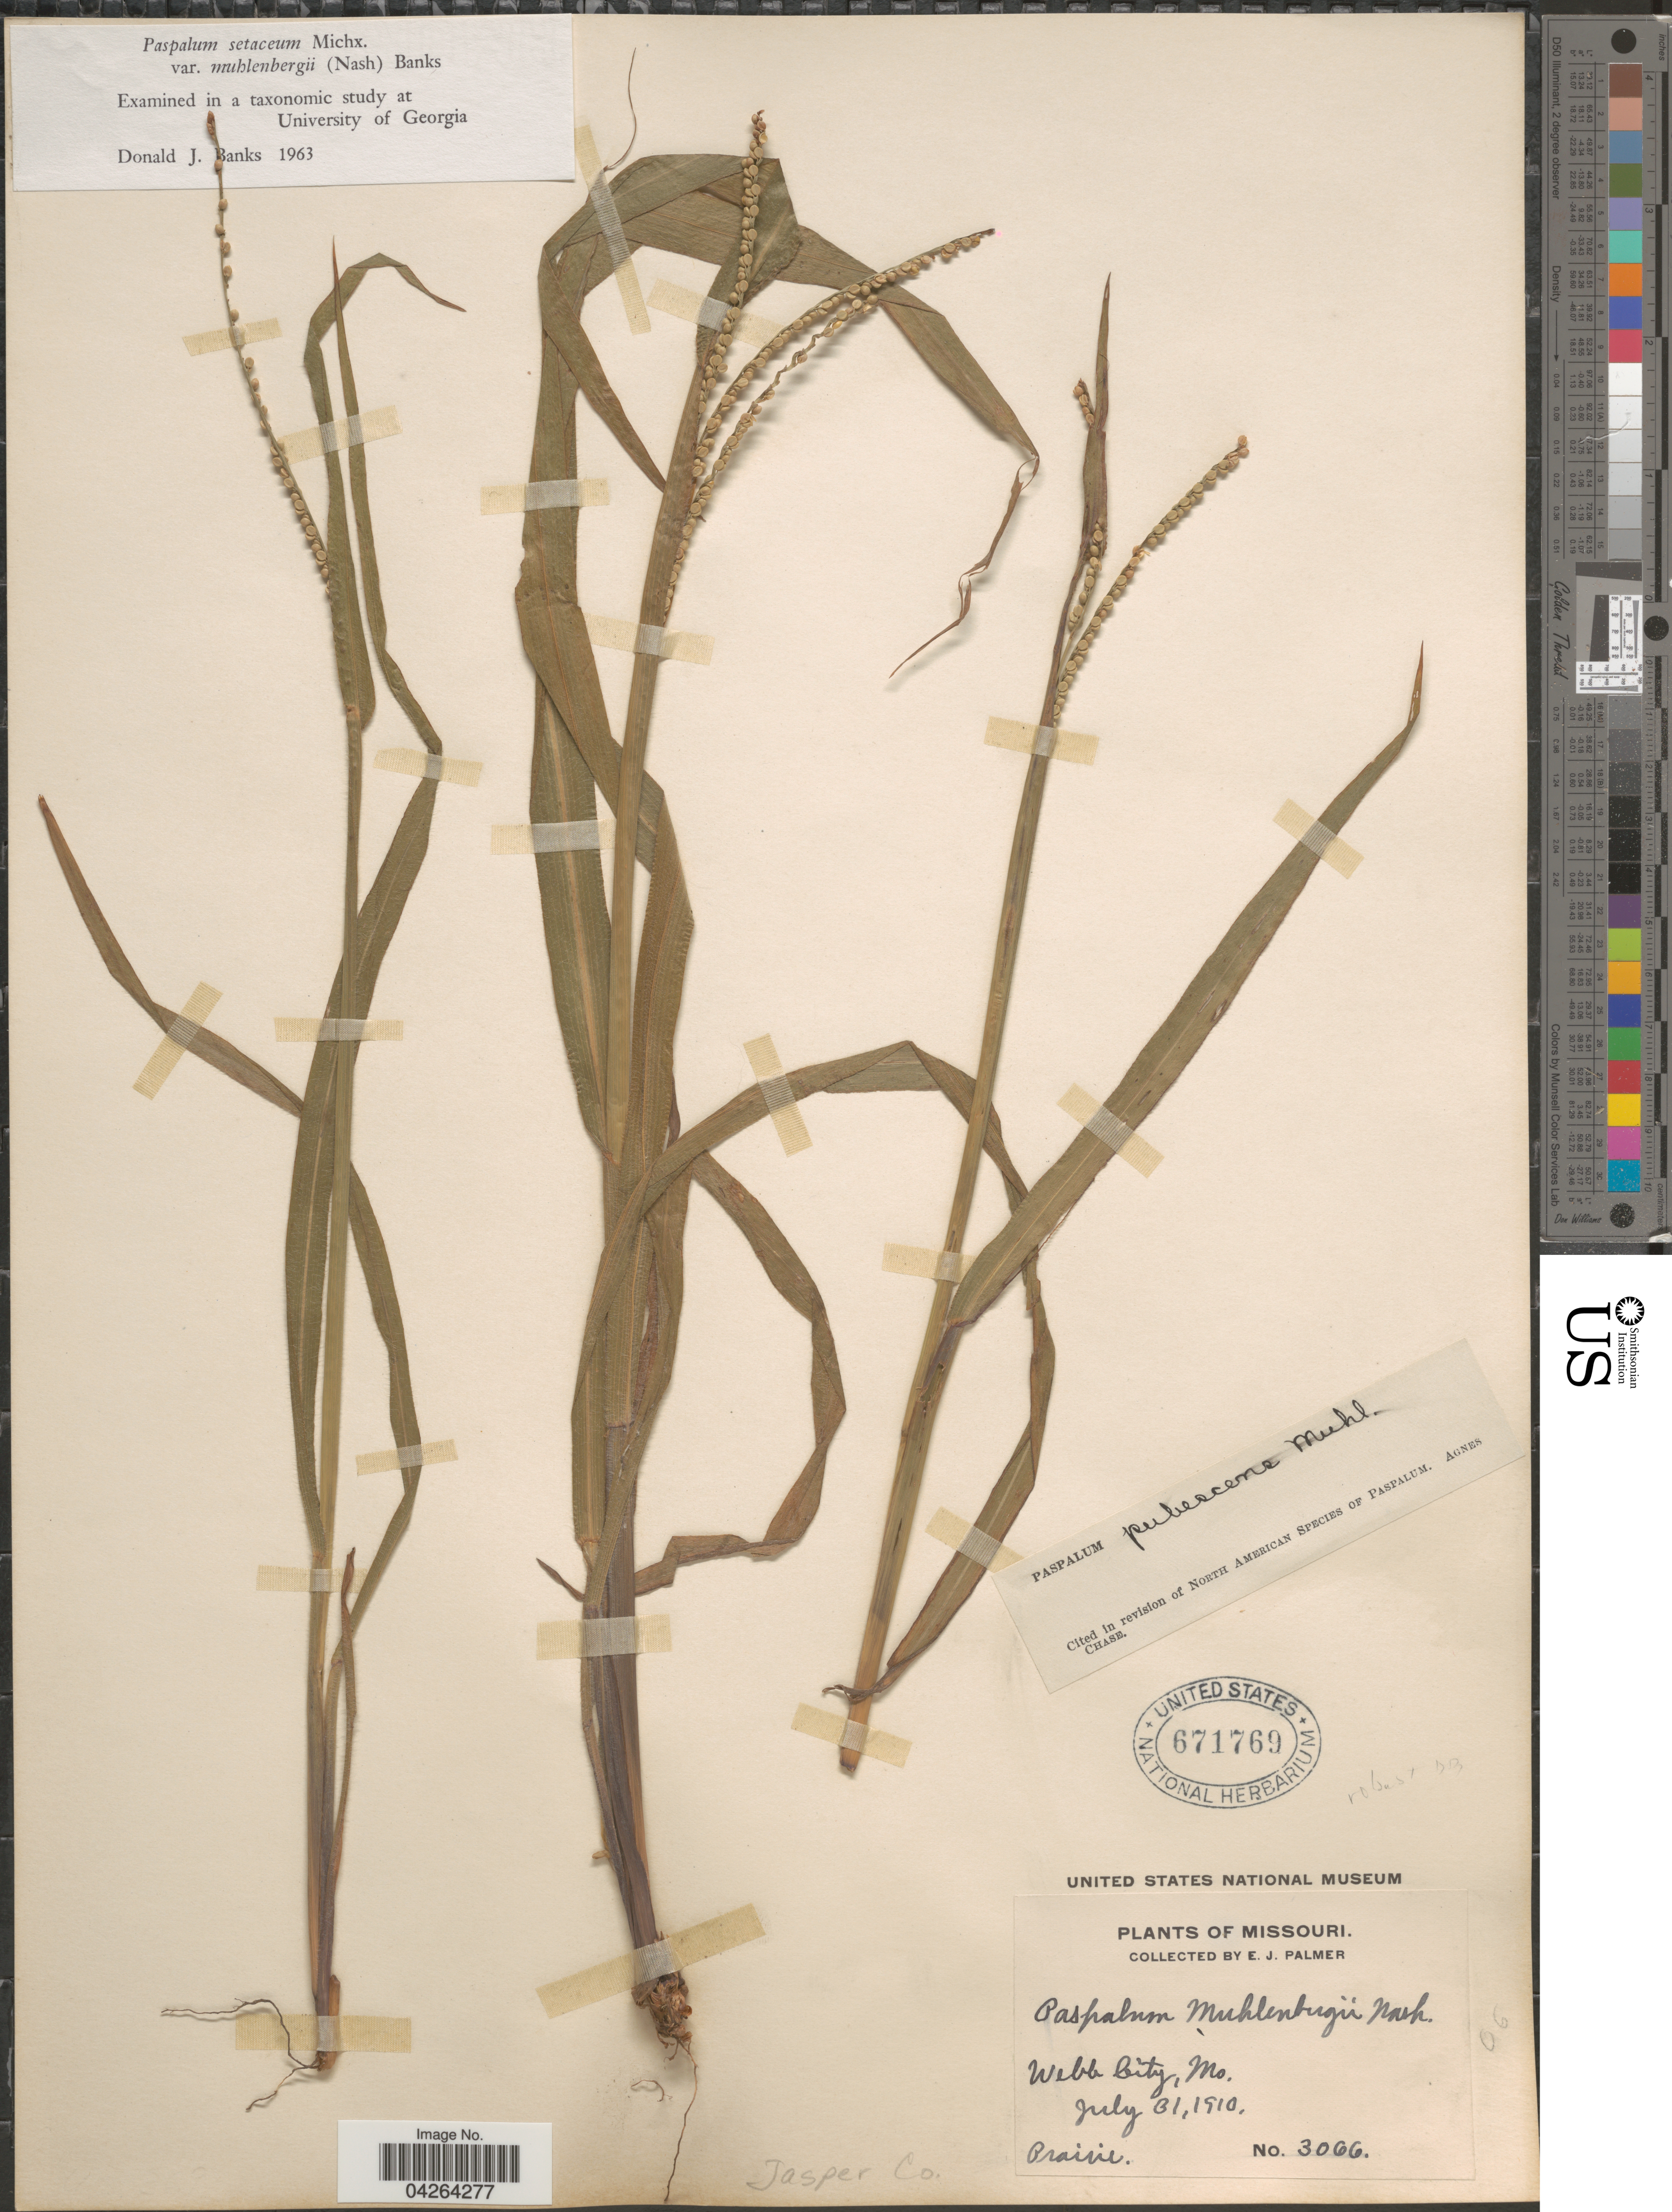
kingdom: Plantae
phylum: Tracheophyta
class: Liliopsida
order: Poales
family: Poaceae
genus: Paspalum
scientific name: Paspalum setaceum var. muhlenbergii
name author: (Nash) D.J. Banks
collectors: E. J. Palmer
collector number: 3066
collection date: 1910-07-31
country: United States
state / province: Missouri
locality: Webb City. Jasper Co.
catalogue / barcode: US 671769